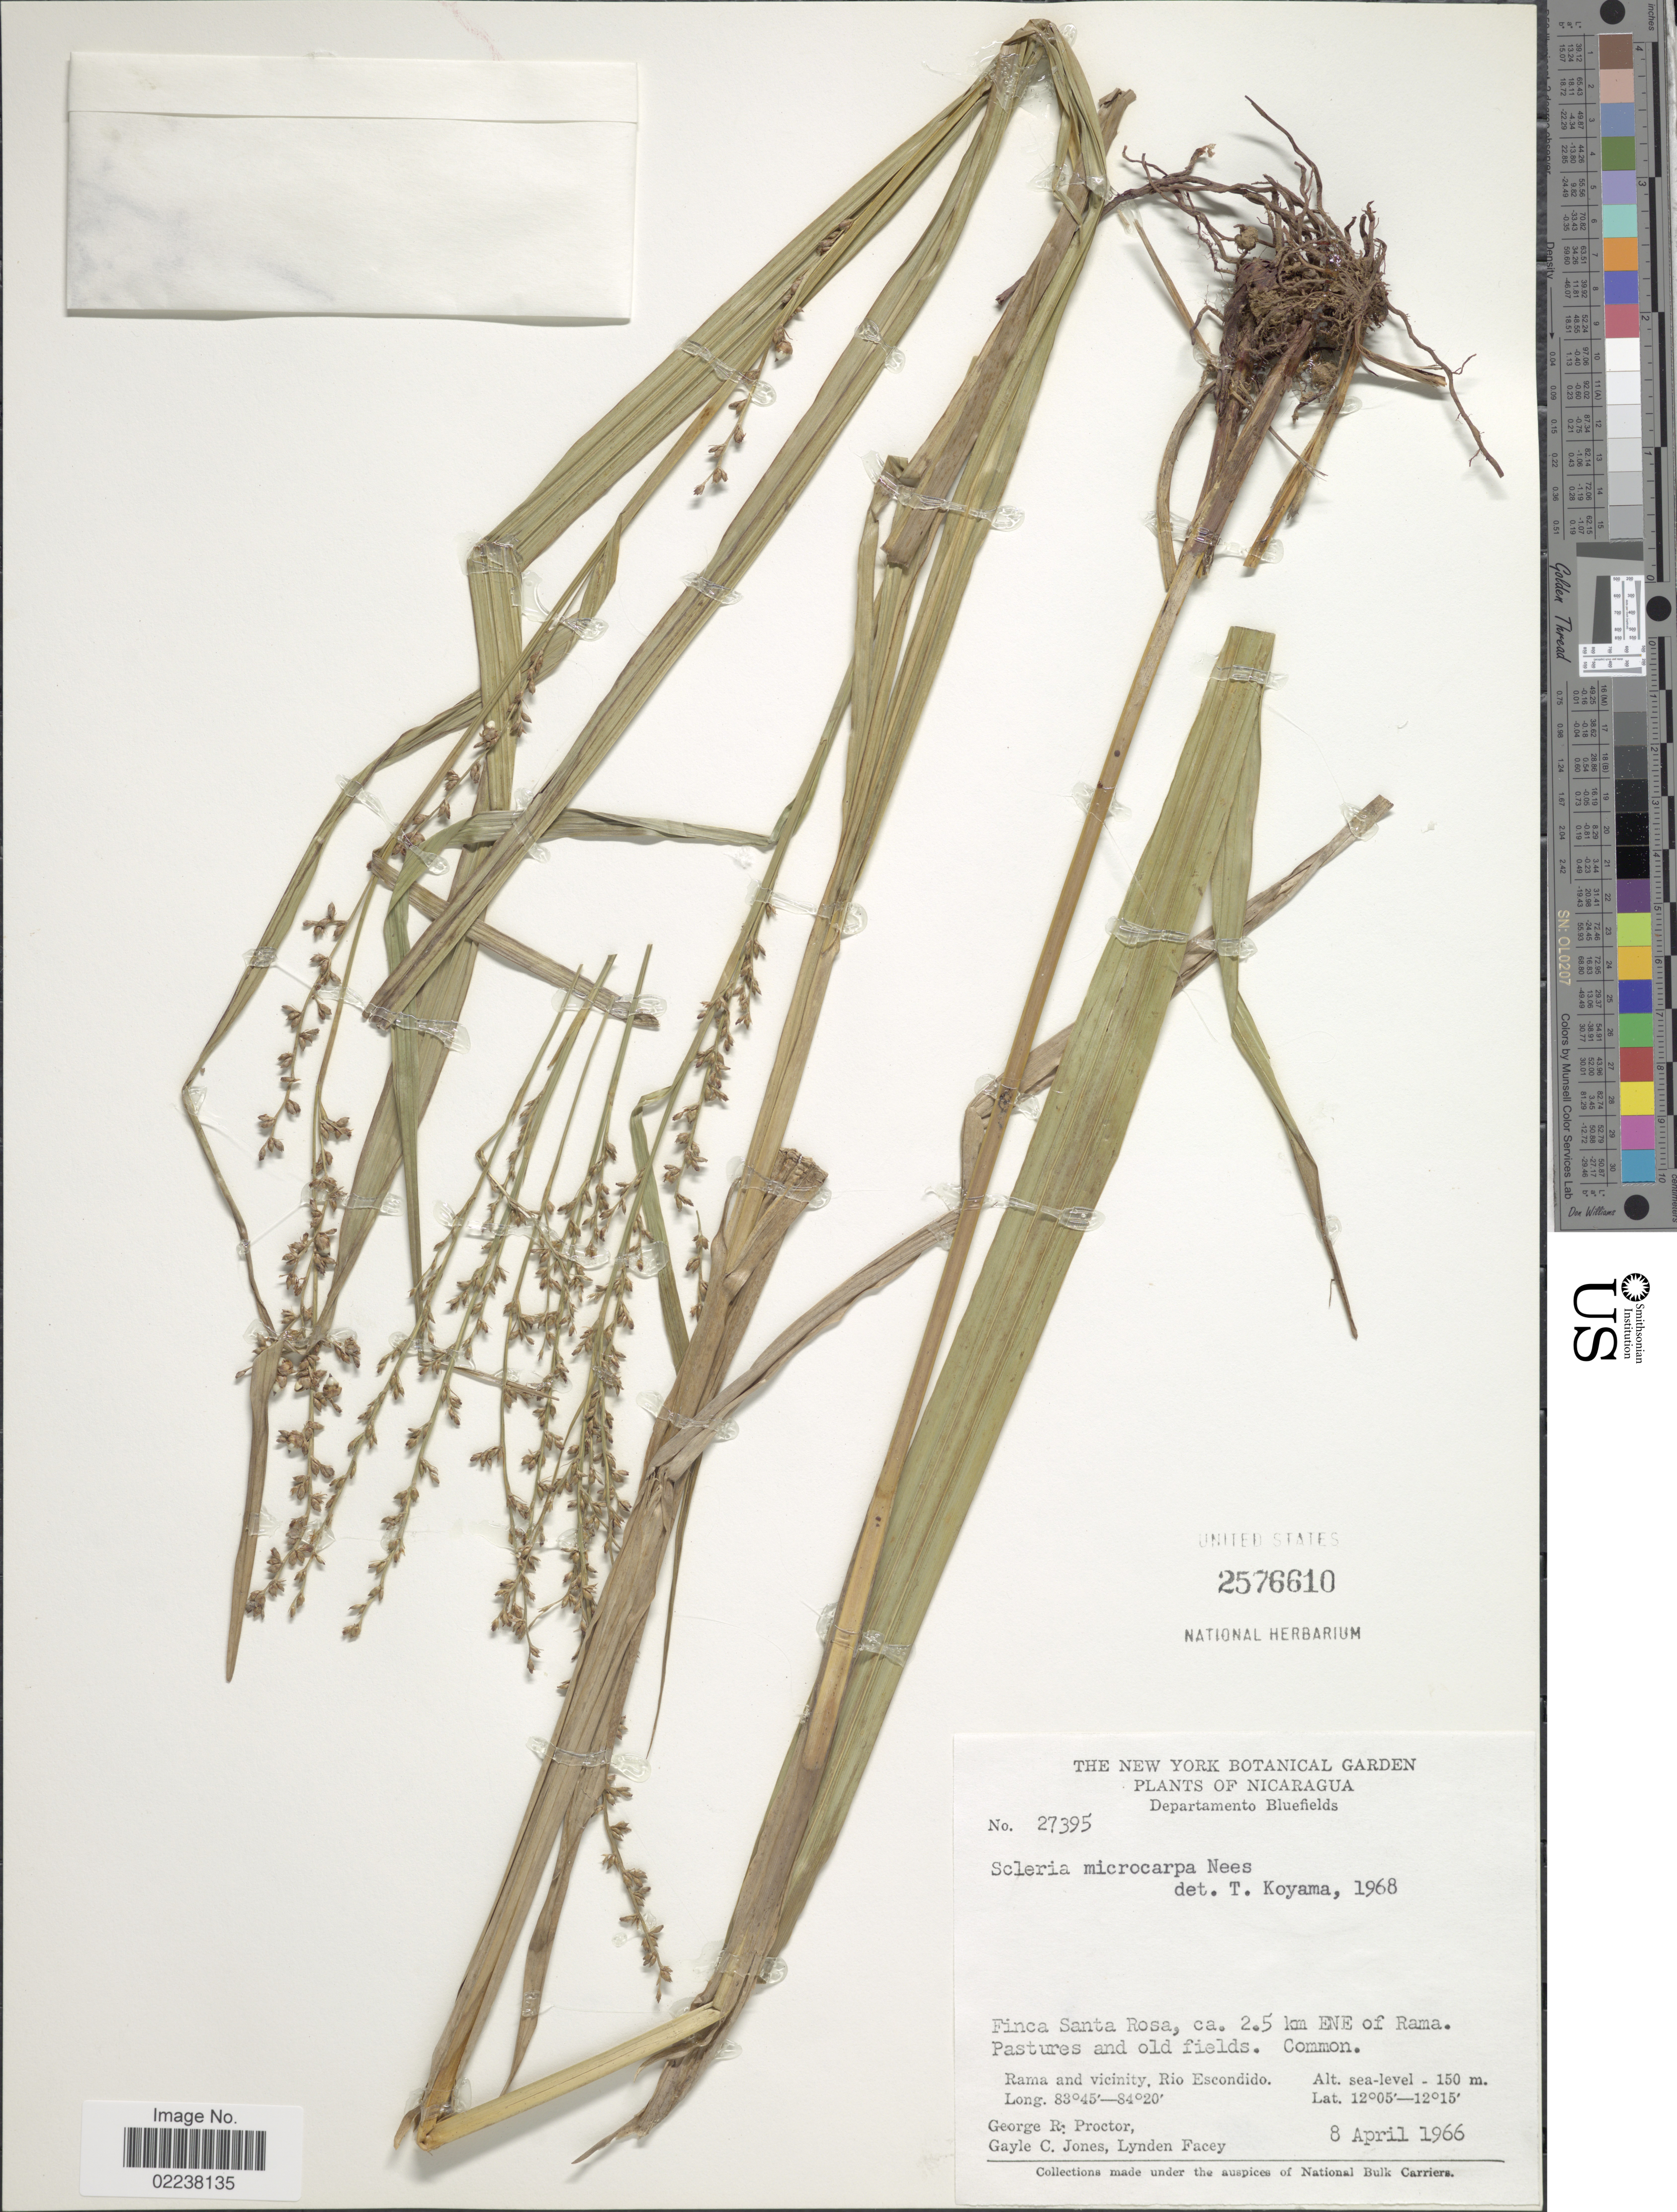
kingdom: Plantae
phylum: Tracheophyta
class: Liliopsida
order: Poales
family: Cyperaceae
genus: Scleria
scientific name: Scleria microcarpa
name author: Nees ex Kunth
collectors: G. R. Proctor, G. C. Jones & L. Facey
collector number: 27395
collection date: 1966-04-08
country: Nicaragua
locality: Departamento Bluefields, Finca Santa Rosa, ca. 2.5 km ENE of Rama, Rama and vicinity, Rio Escondido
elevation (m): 0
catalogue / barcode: US 2576610